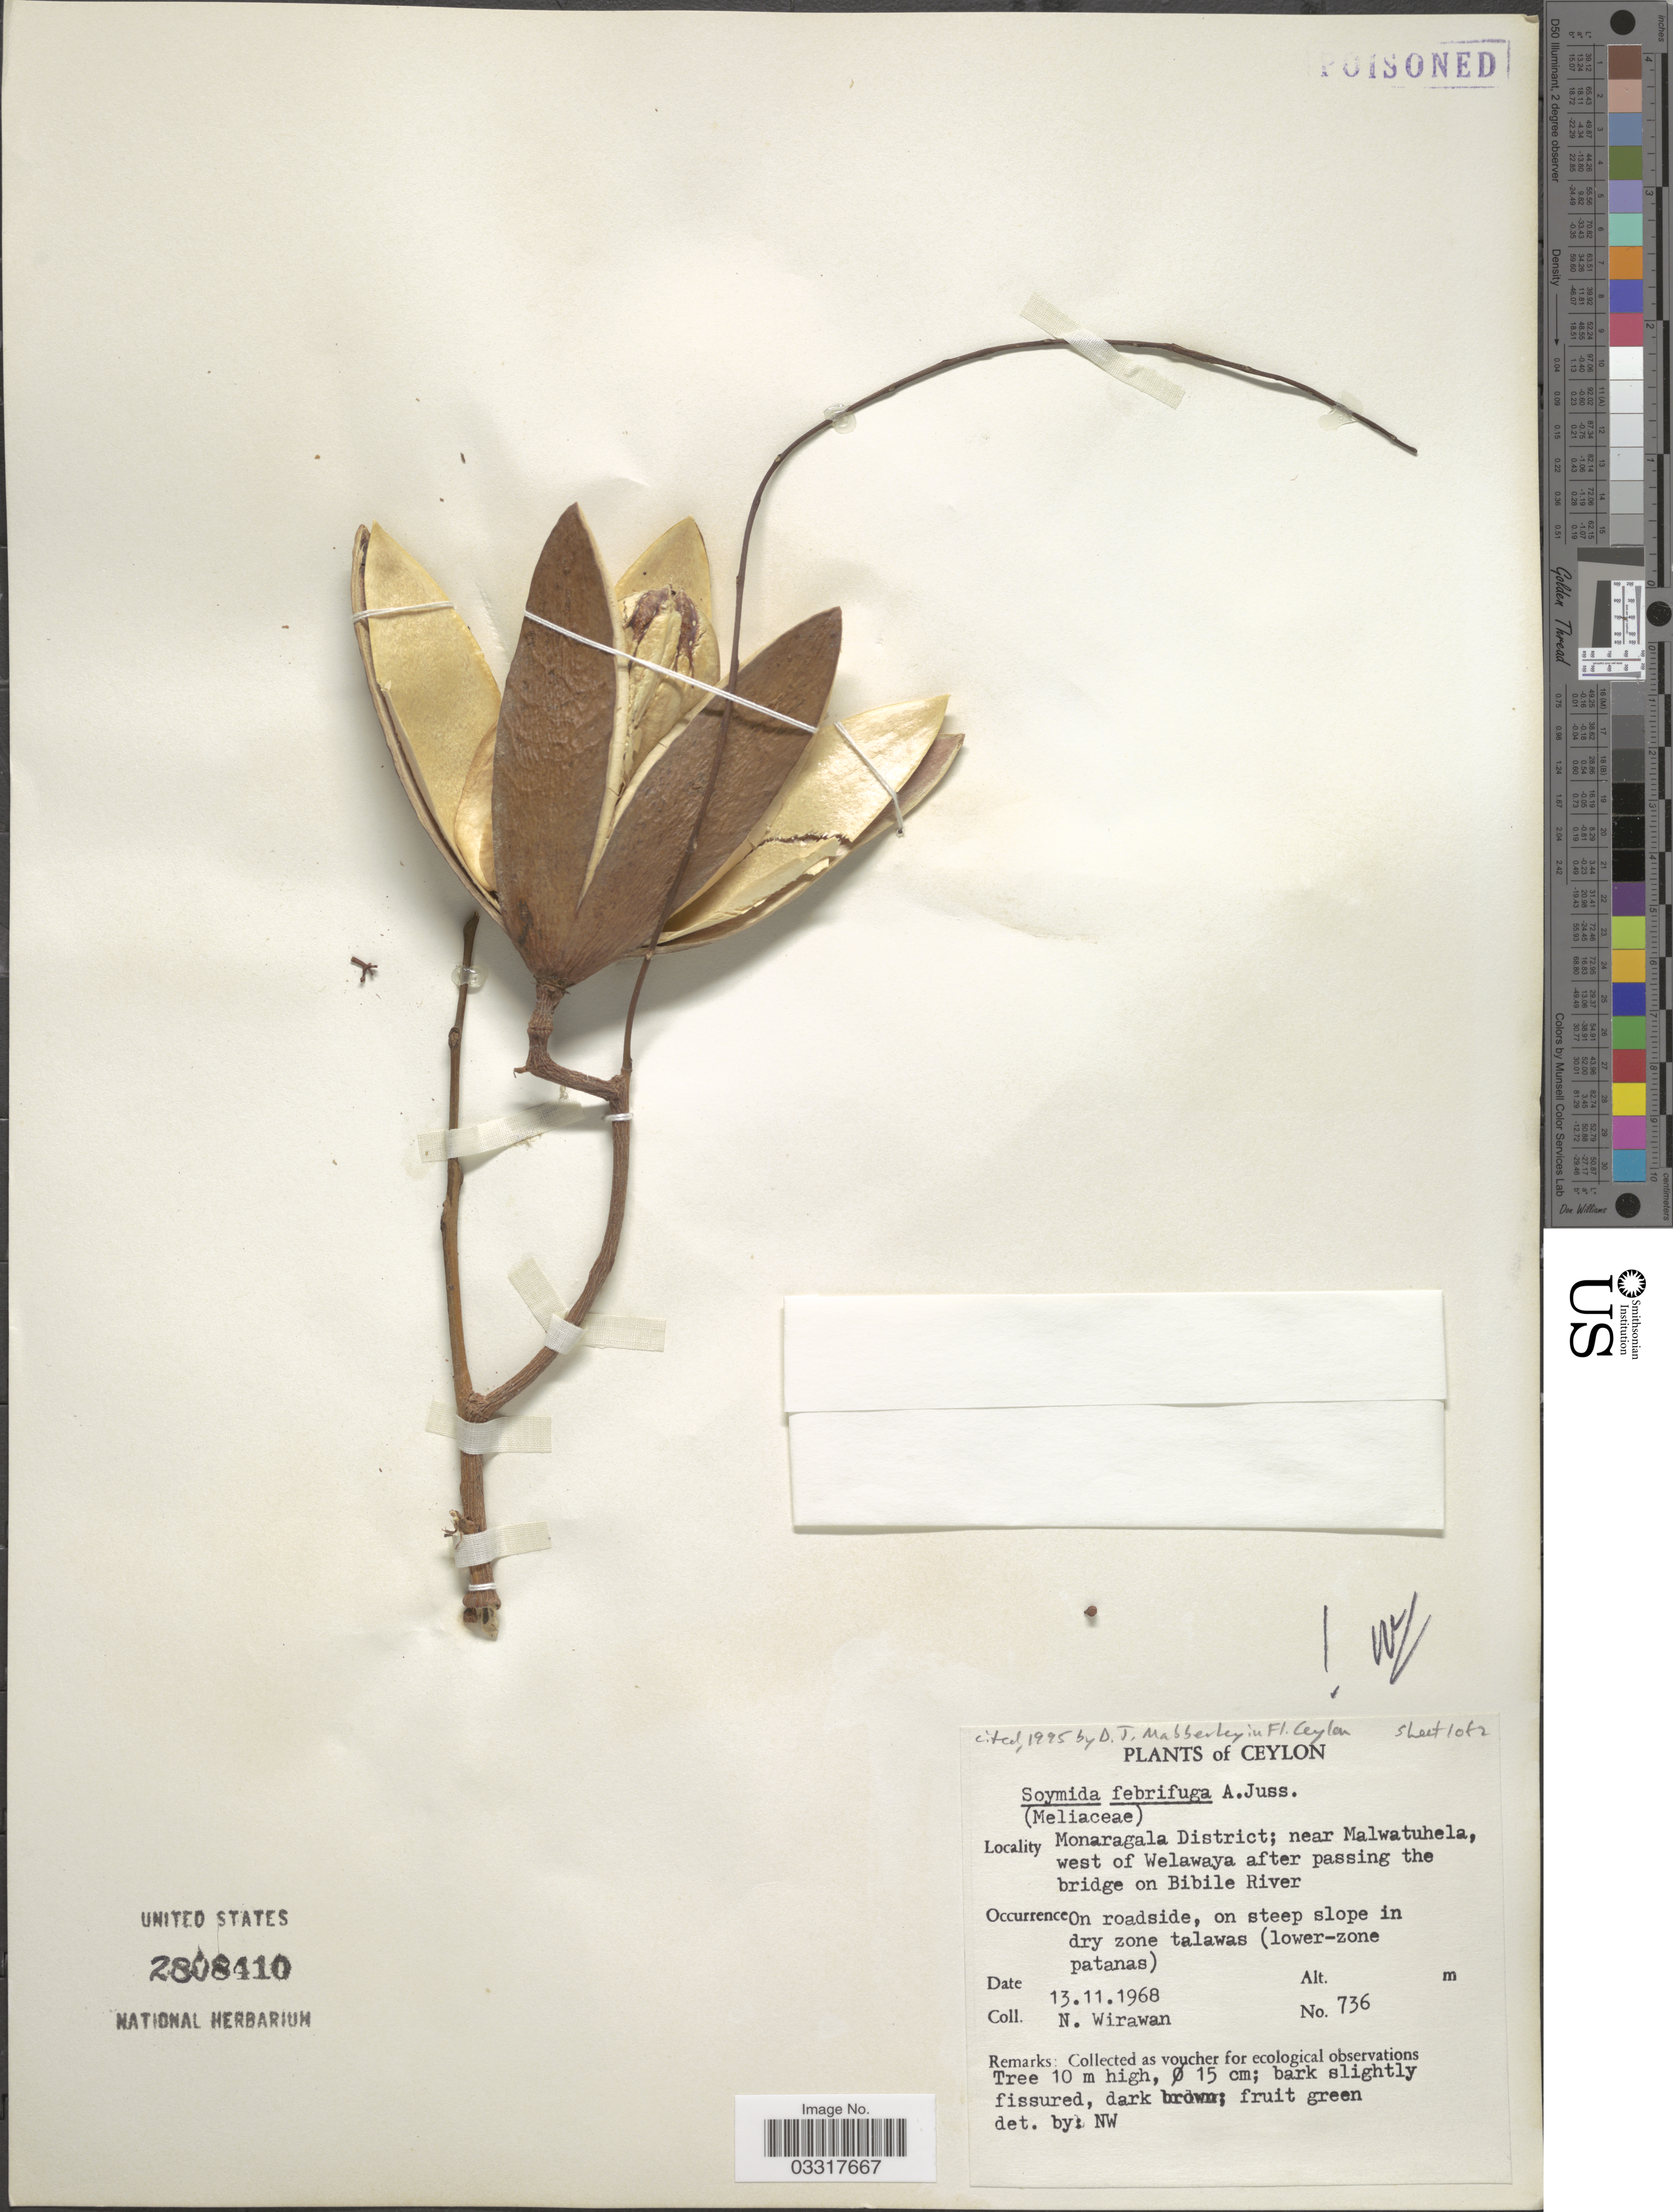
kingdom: Plantae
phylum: Tracheophyta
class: Magnoliopsida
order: Sapindales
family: Meliaceae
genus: Soymida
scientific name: Soymida febrifuga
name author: (Roxb.) A. Juss.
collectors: N. Wirawan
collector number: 736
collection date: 1968-11-13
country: Sri Lanka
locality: Ceylon, Monaragala District; near Malwatuhela, west of Welawaya after passing the bridge on Bibile River.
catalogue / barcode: US 2808410